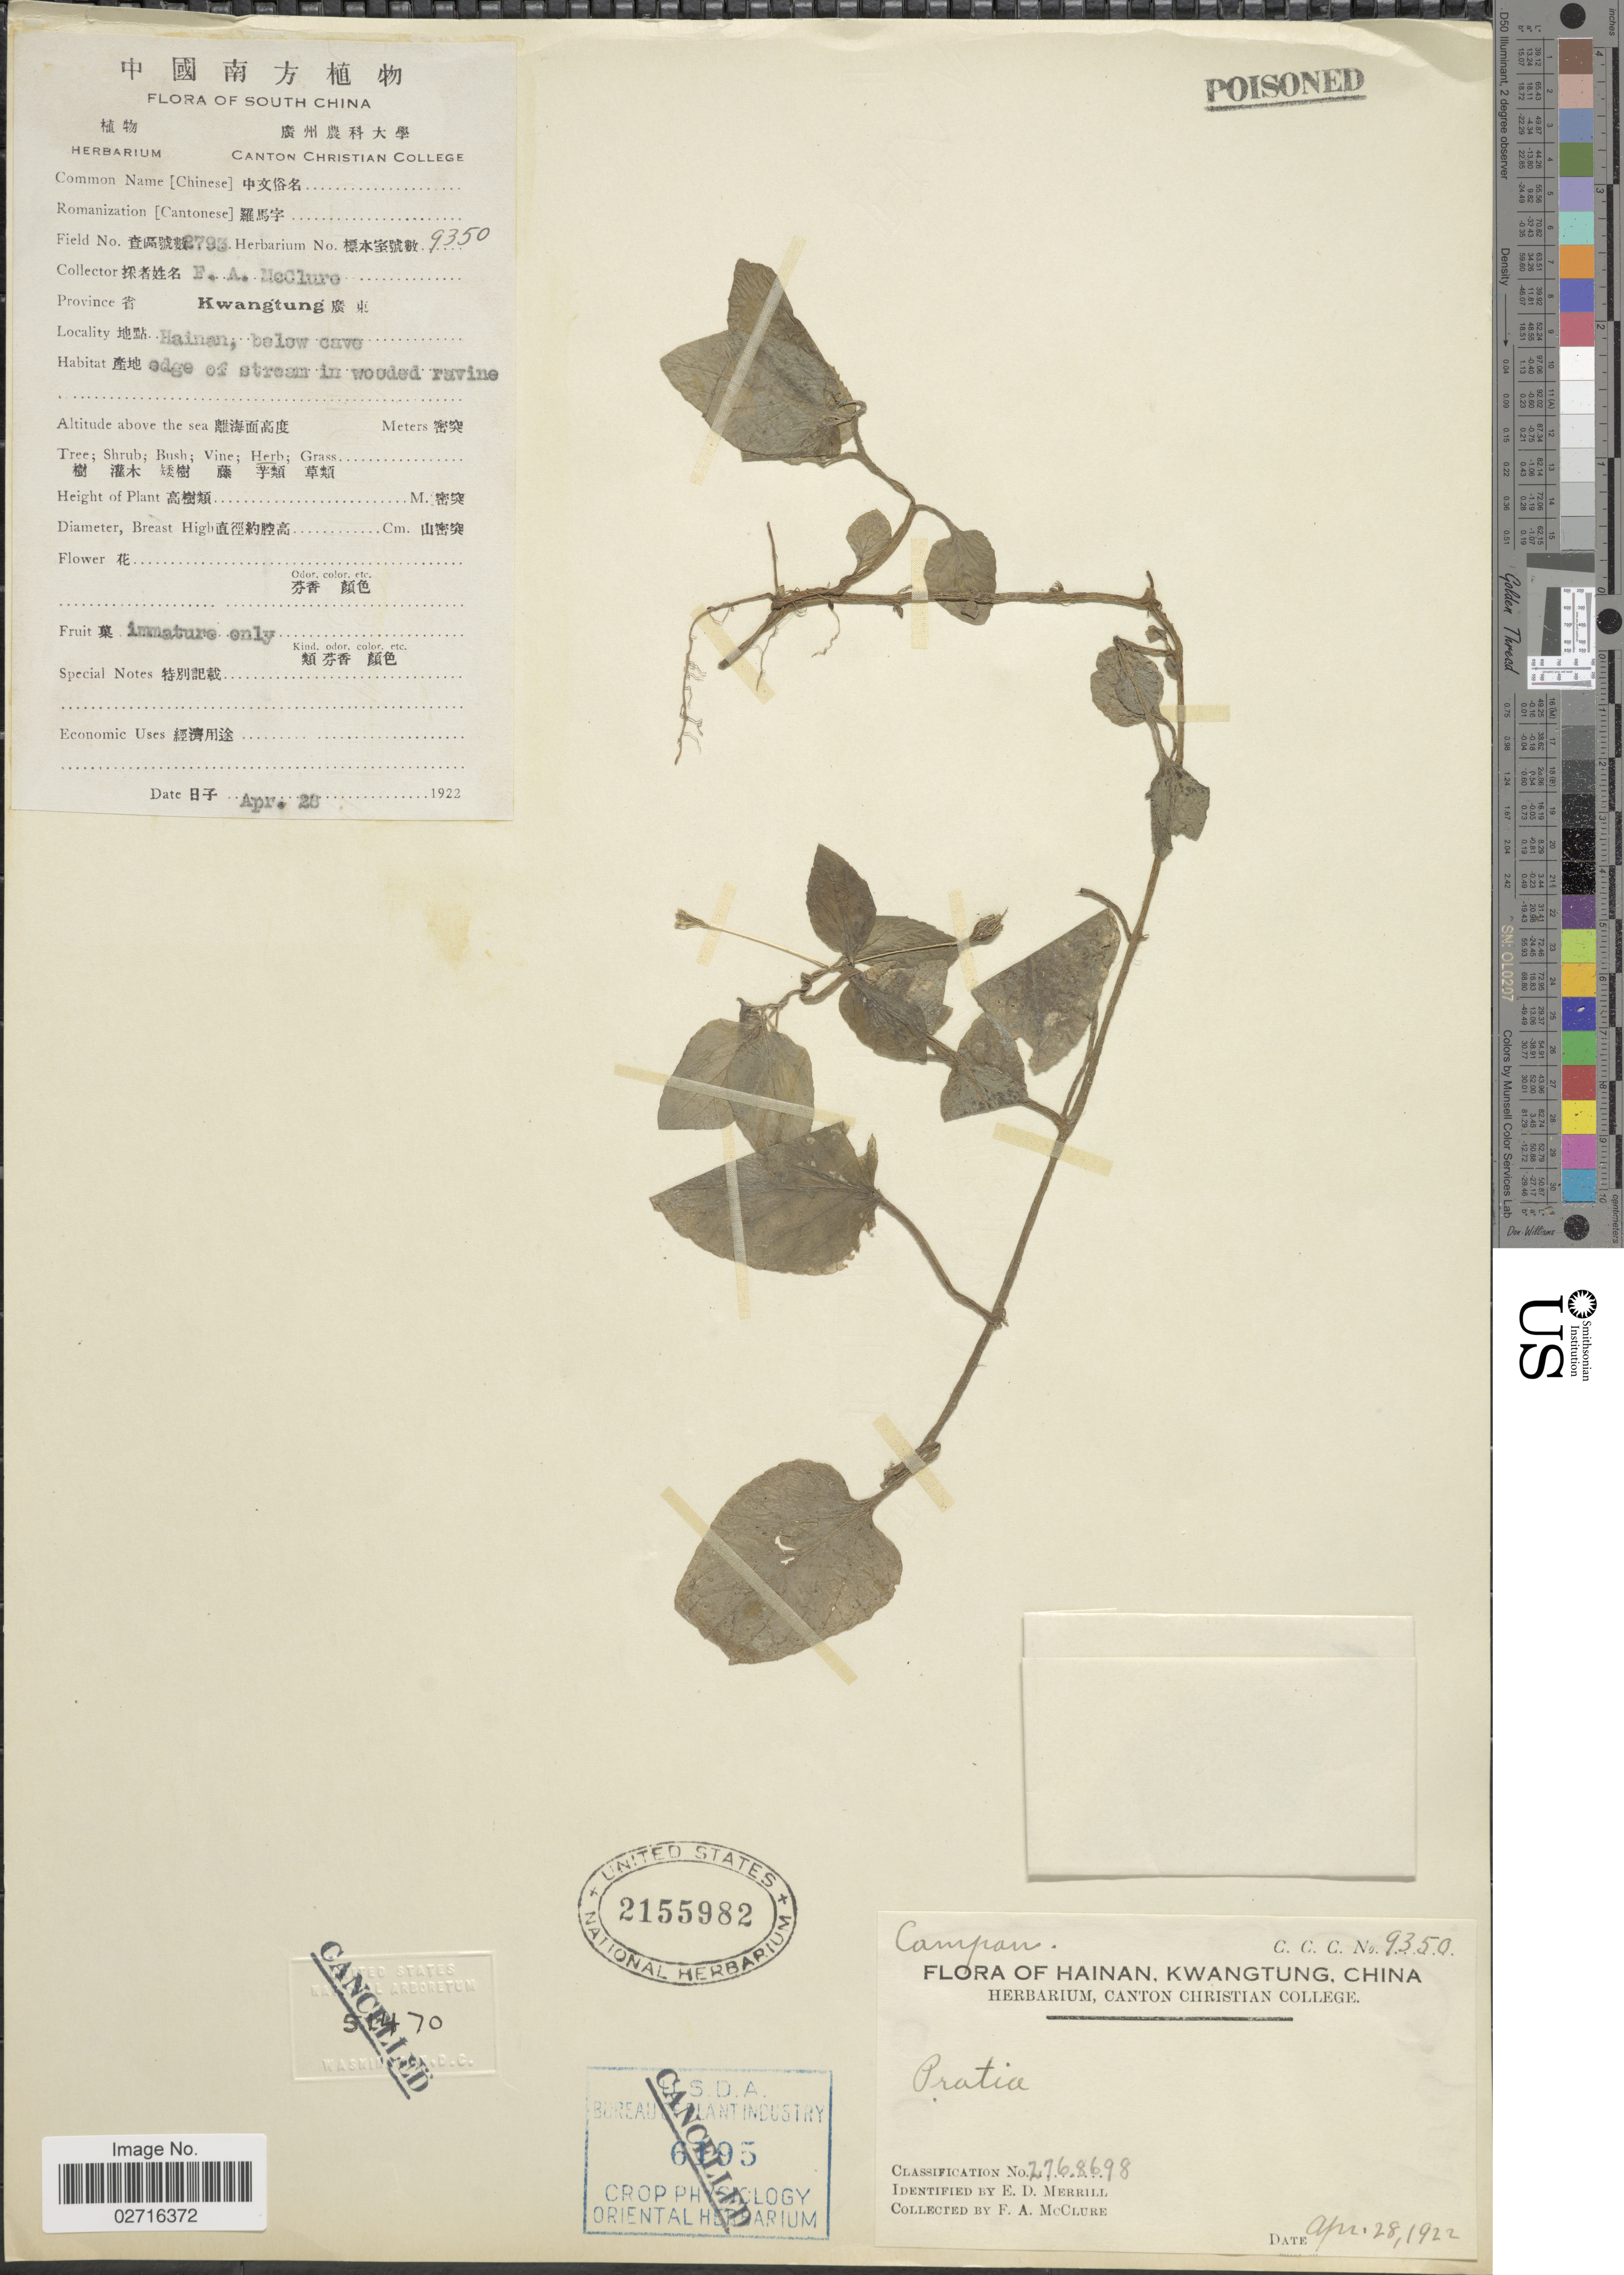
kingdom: Plantae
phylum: Tracheophyta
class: Magnoliopsida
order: Asterales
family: Campanulaceae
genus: Pratia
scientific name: Pratia sp.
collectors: F. A. McClure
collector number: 9350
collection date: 1922-04-28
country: China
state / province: Guangdong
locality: South China, Kwangtung, Hainan, below cave, edge of stream in wooded ravine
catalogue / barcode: US 2155982